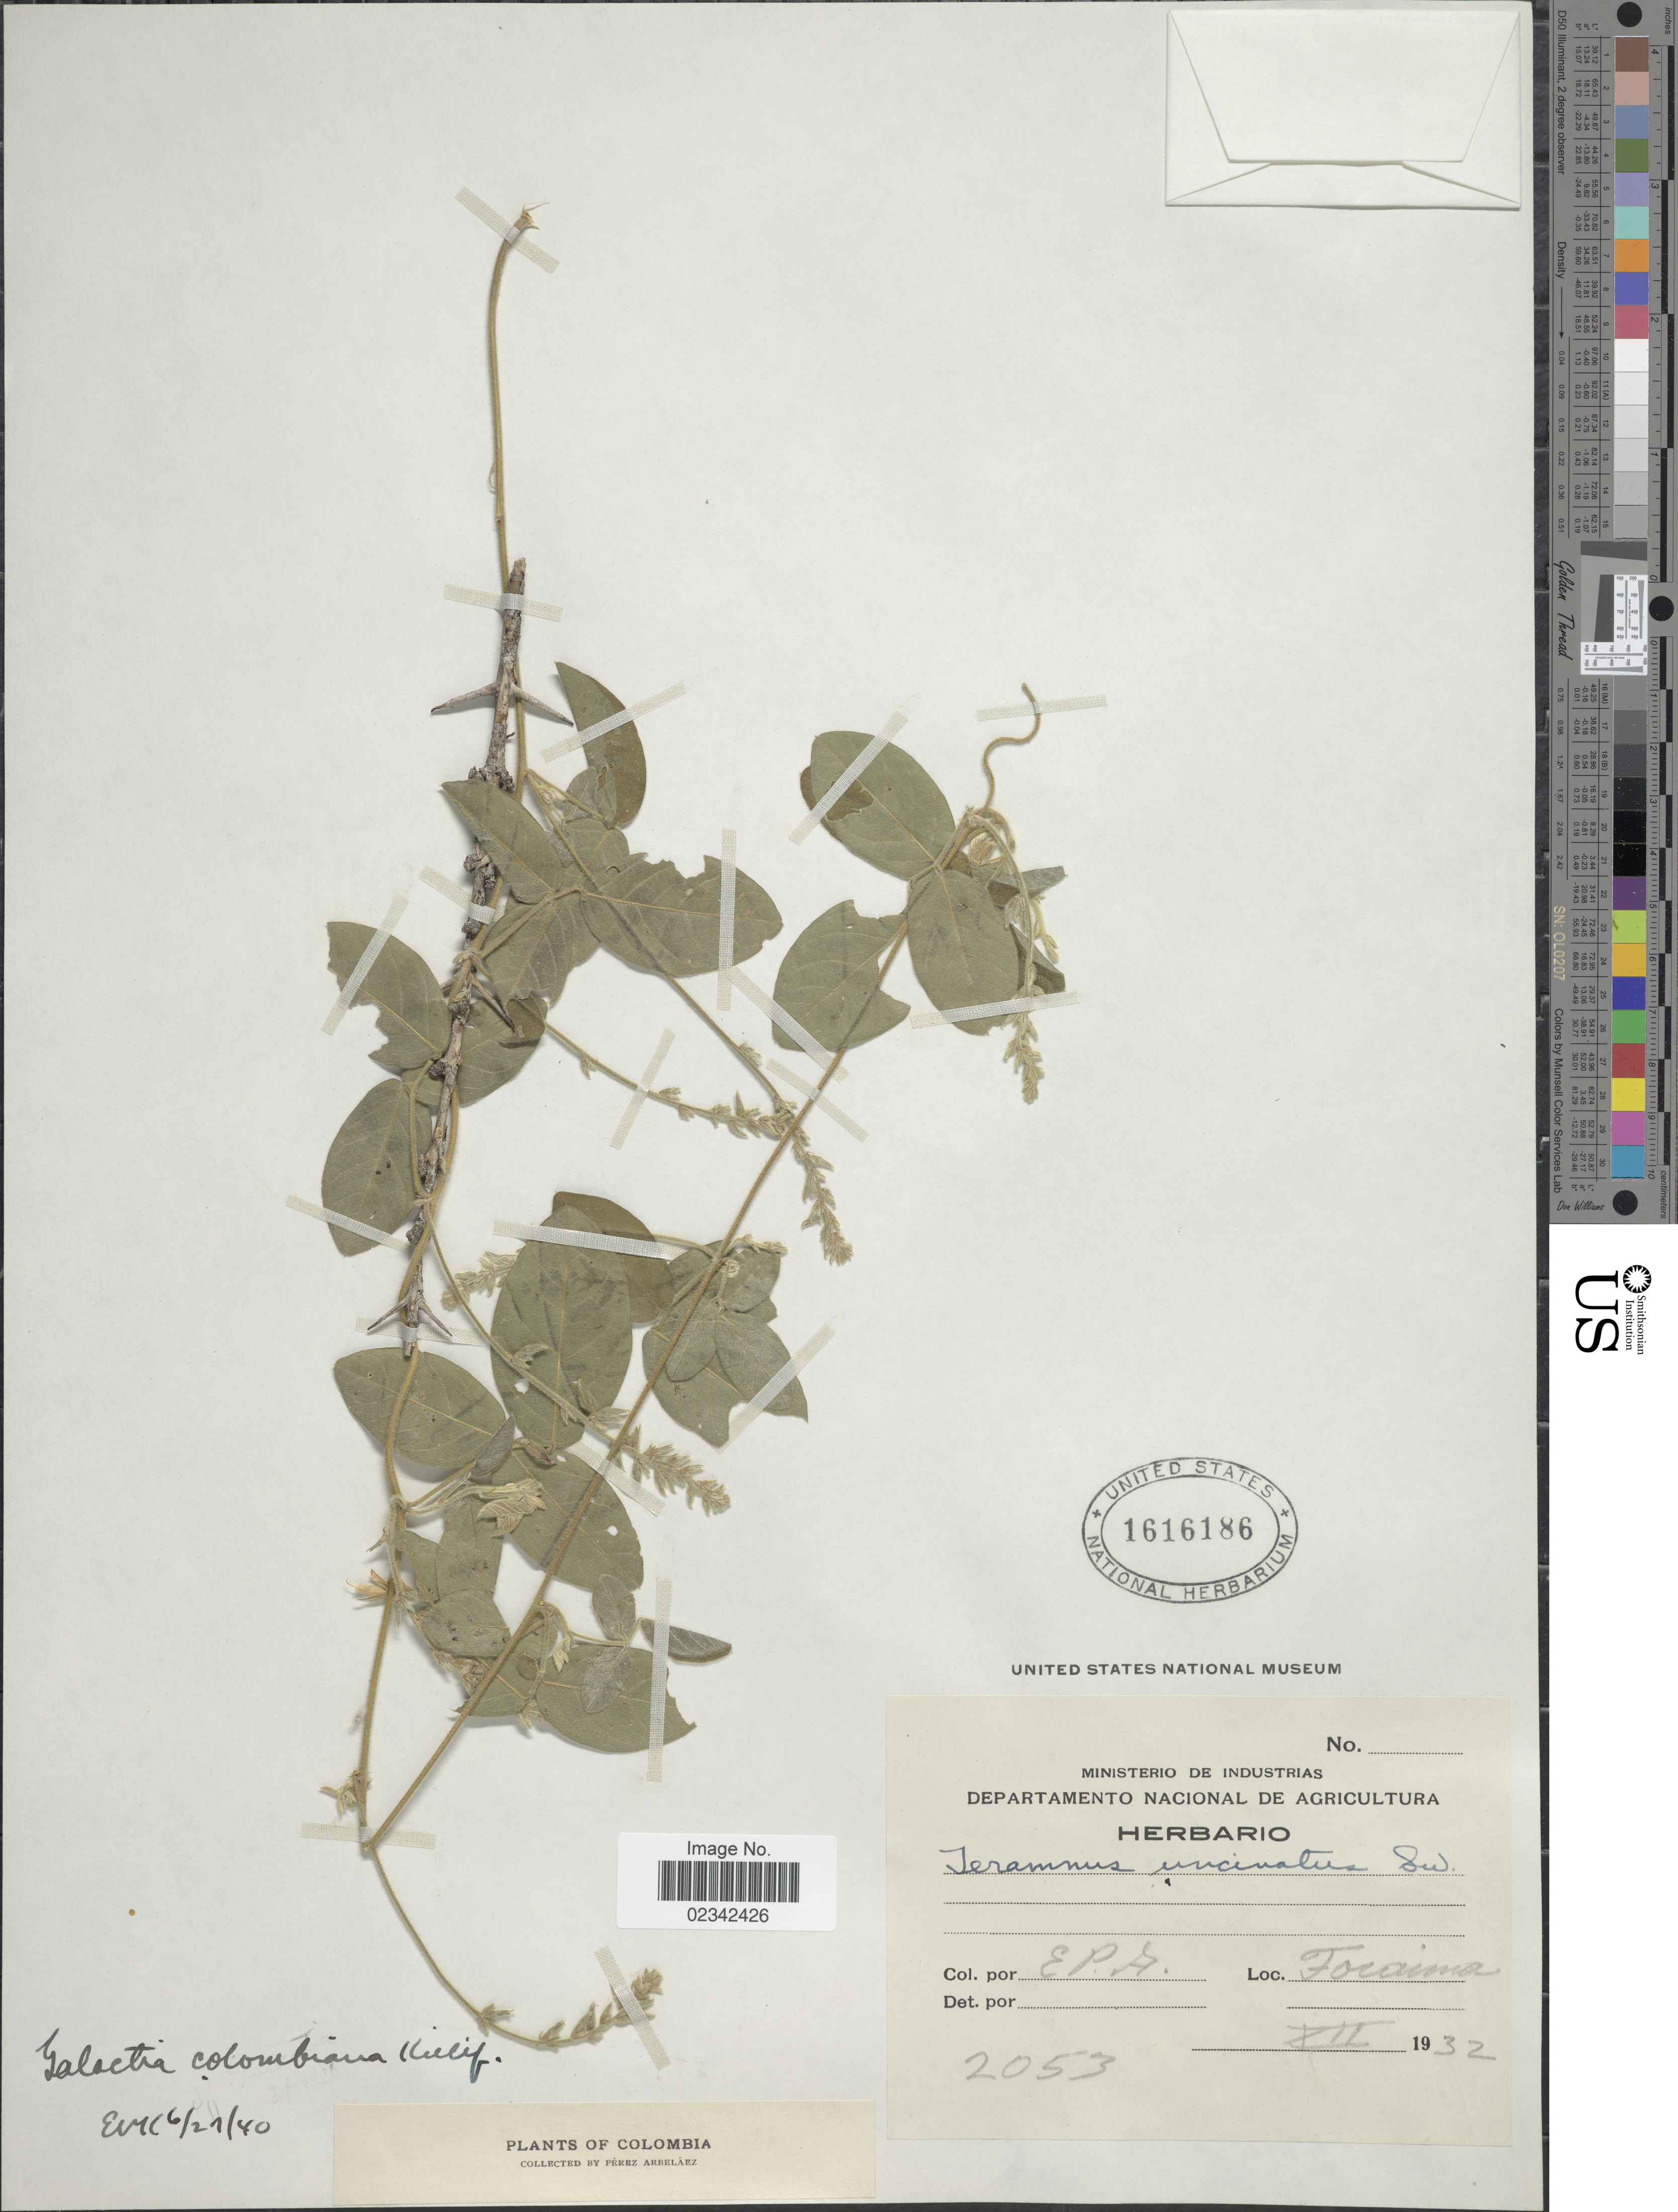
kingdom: Plantae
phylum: Tracheophyta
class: Magnoliopsida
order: Fabales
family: Fabaceae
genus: Galactia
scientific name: Galactia striata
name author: (Jacq.) Urb.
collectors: E. Pérez Arbeláez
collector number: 2053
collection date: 1932-12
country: Colombia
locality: Tocaima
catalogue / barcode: US 1616186